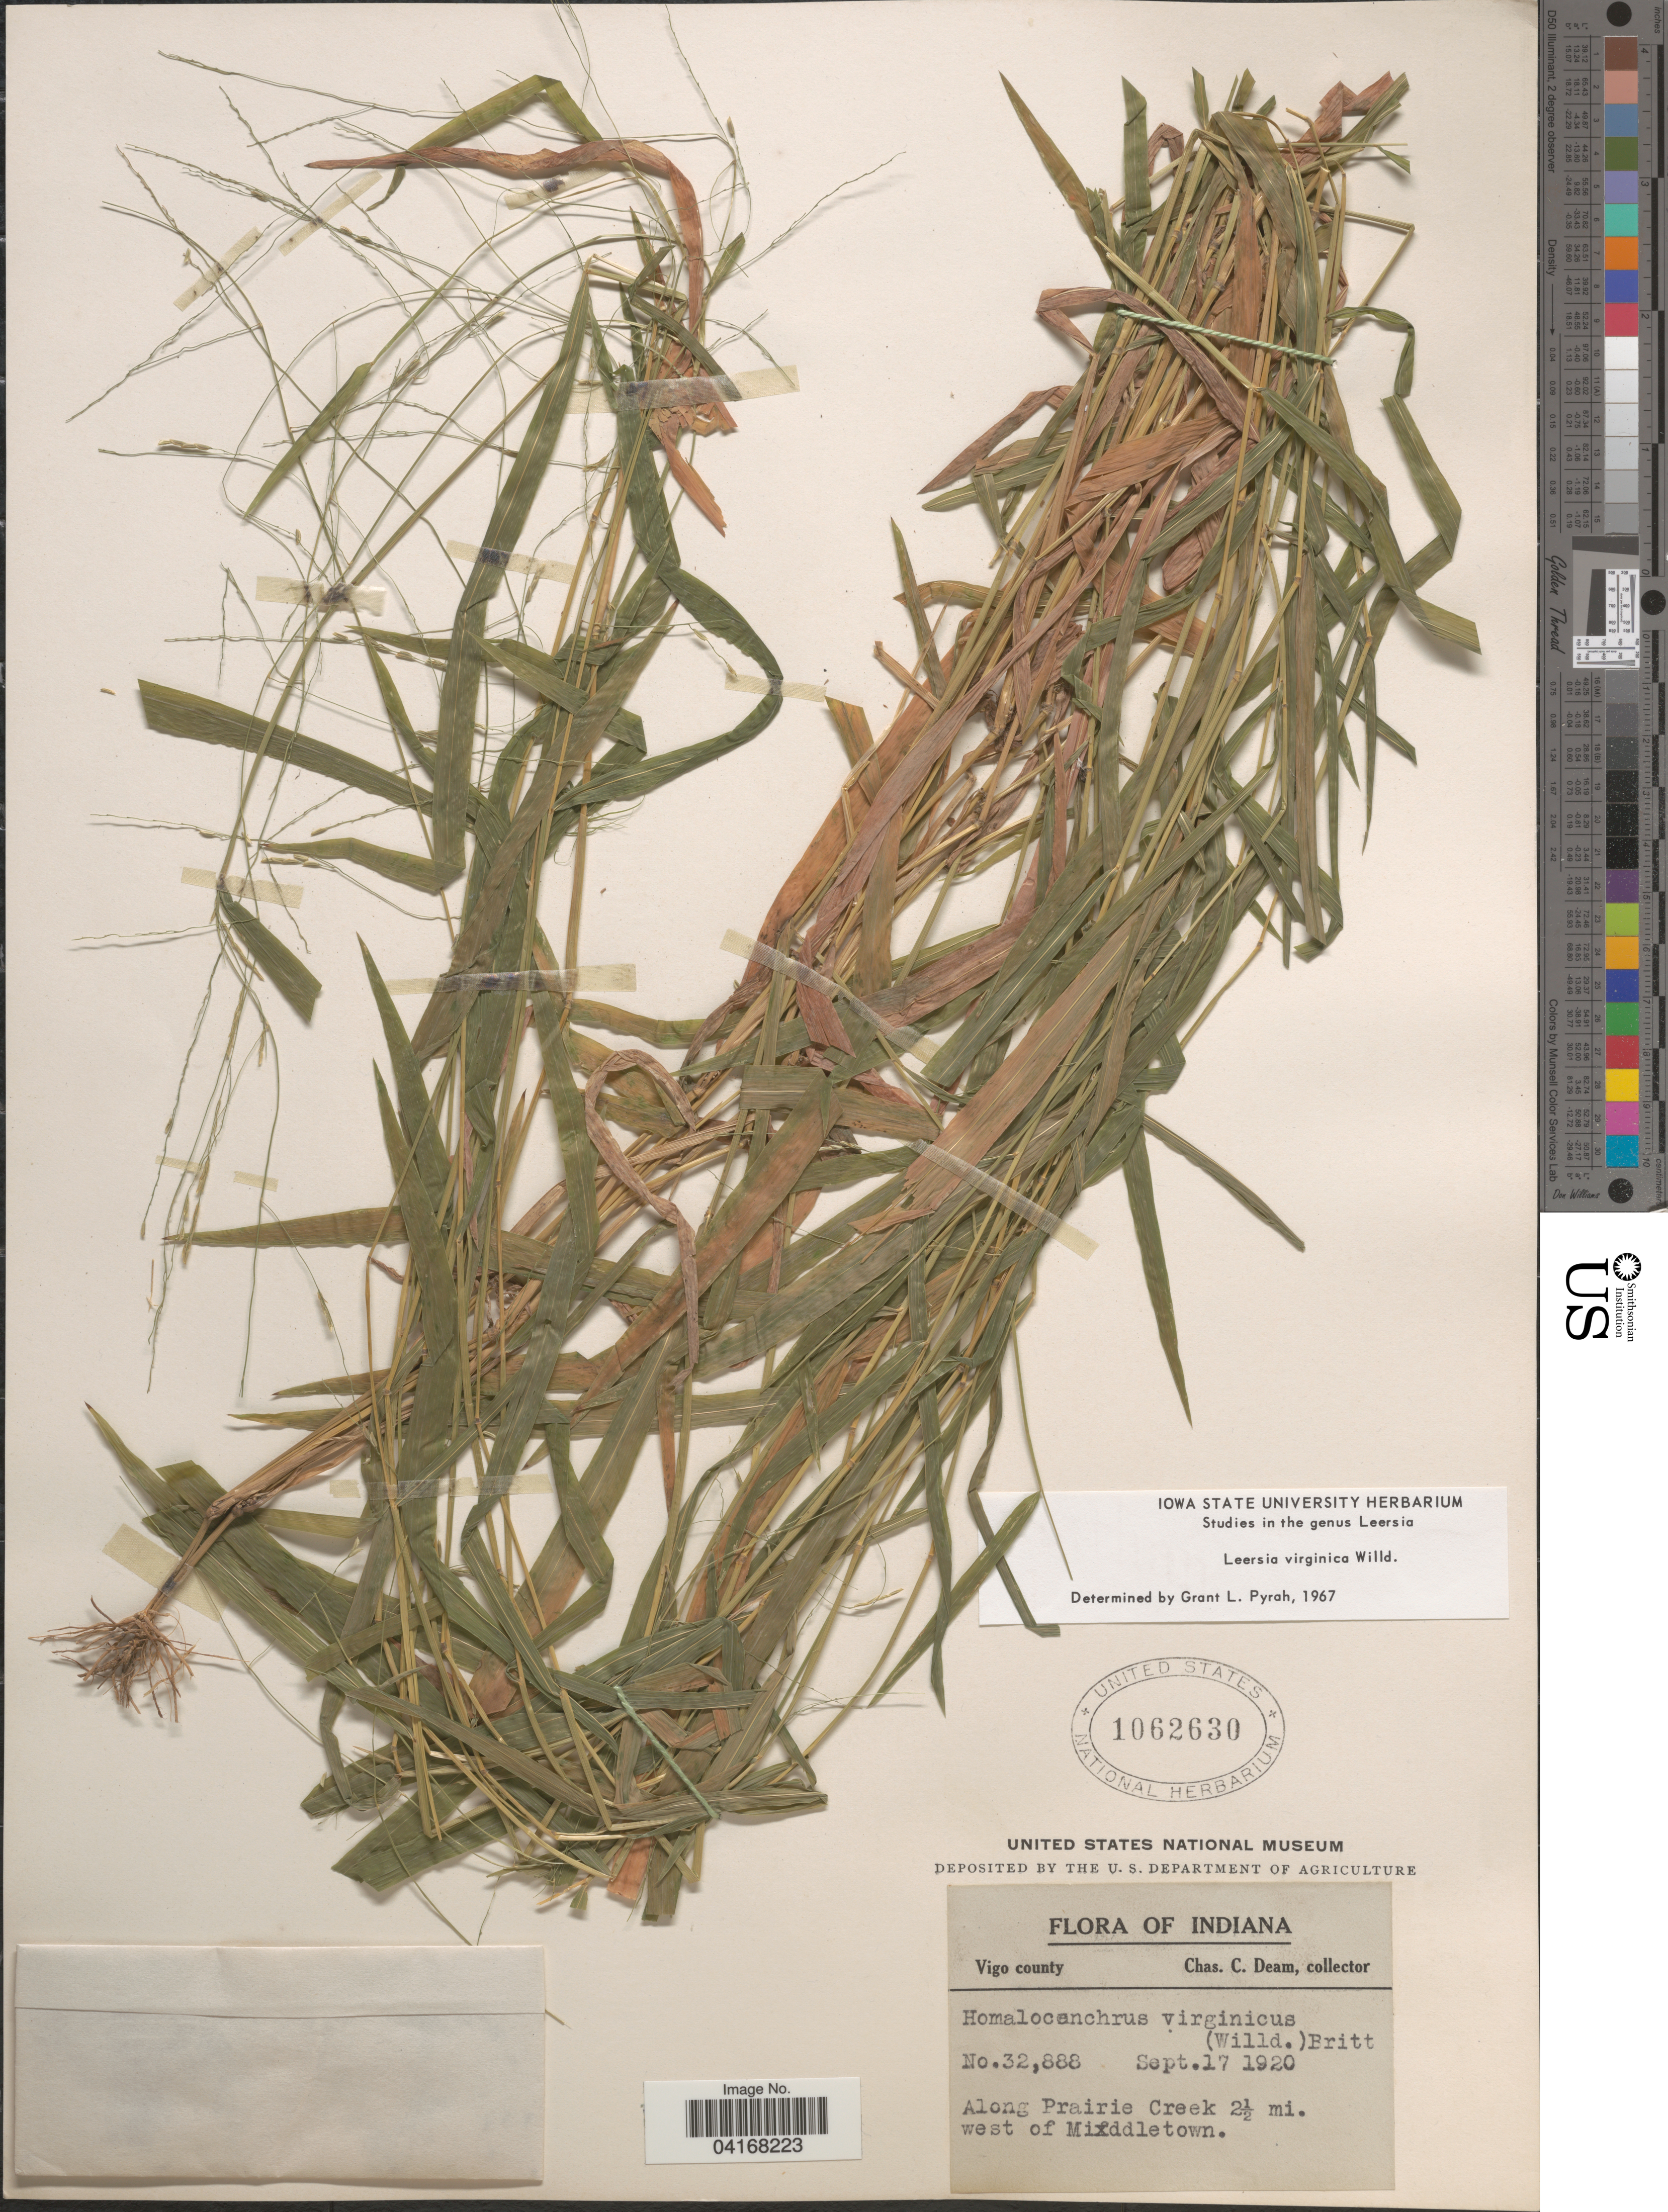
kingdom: Plantae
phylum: Tracheophyta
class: Liliopsida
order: Poales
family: Poaceae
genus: Leersia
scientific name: Leersia virginica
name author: Willd.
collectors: C. C. Deam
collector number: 32888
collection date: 1920-09-17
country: United States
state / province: Indiana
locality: Vigo county. Along Prairie Creek 2½ mi. west of Middletown.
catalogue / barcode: US 1062630